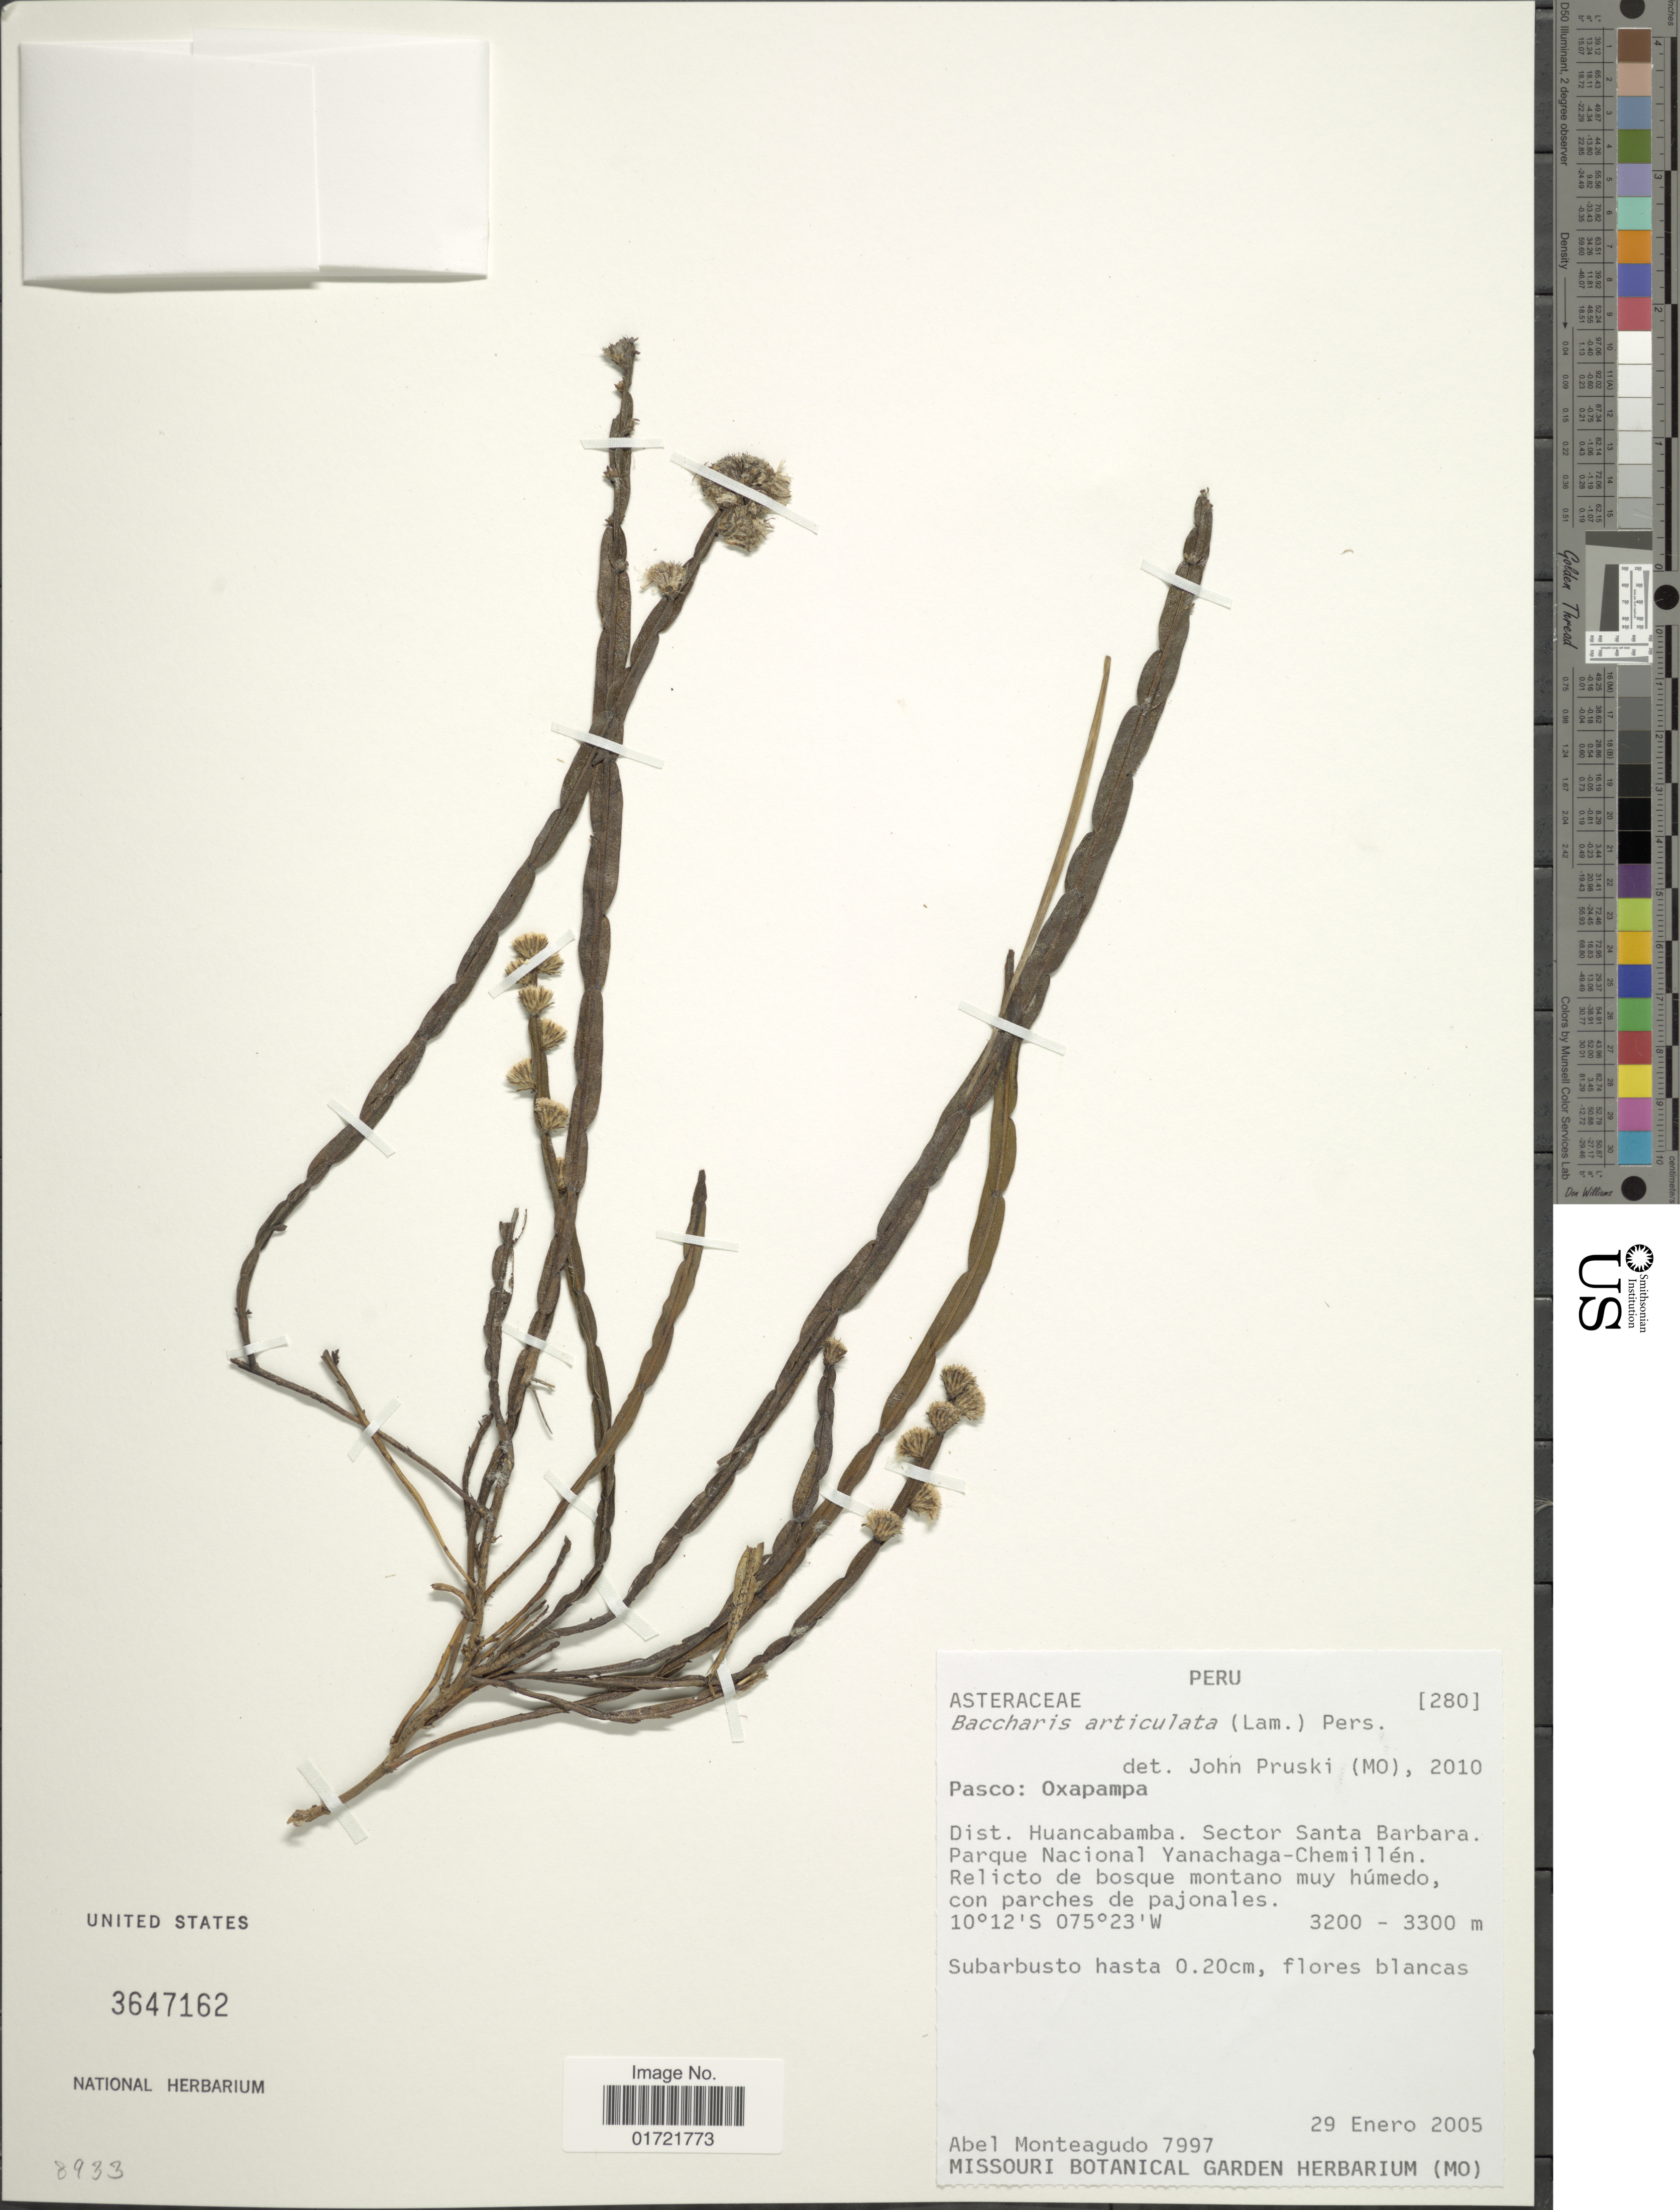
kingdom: Plantae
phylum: Tracheophyta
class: Magnoliopsida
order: Asterales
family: Asteraceae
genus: Baccharis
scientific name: Baccharis articulata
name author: (Lam.) Pers.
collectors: A. Monteagudo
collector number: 7997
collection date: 2005-01-29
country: Peru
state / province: Pasco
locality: Paco: Oxapampa, Dist. Huancabamba, Sector Sabta Barbara, Parque Nacional Yanachaga-Chemillen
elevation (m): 3200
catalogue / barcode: US 3647162